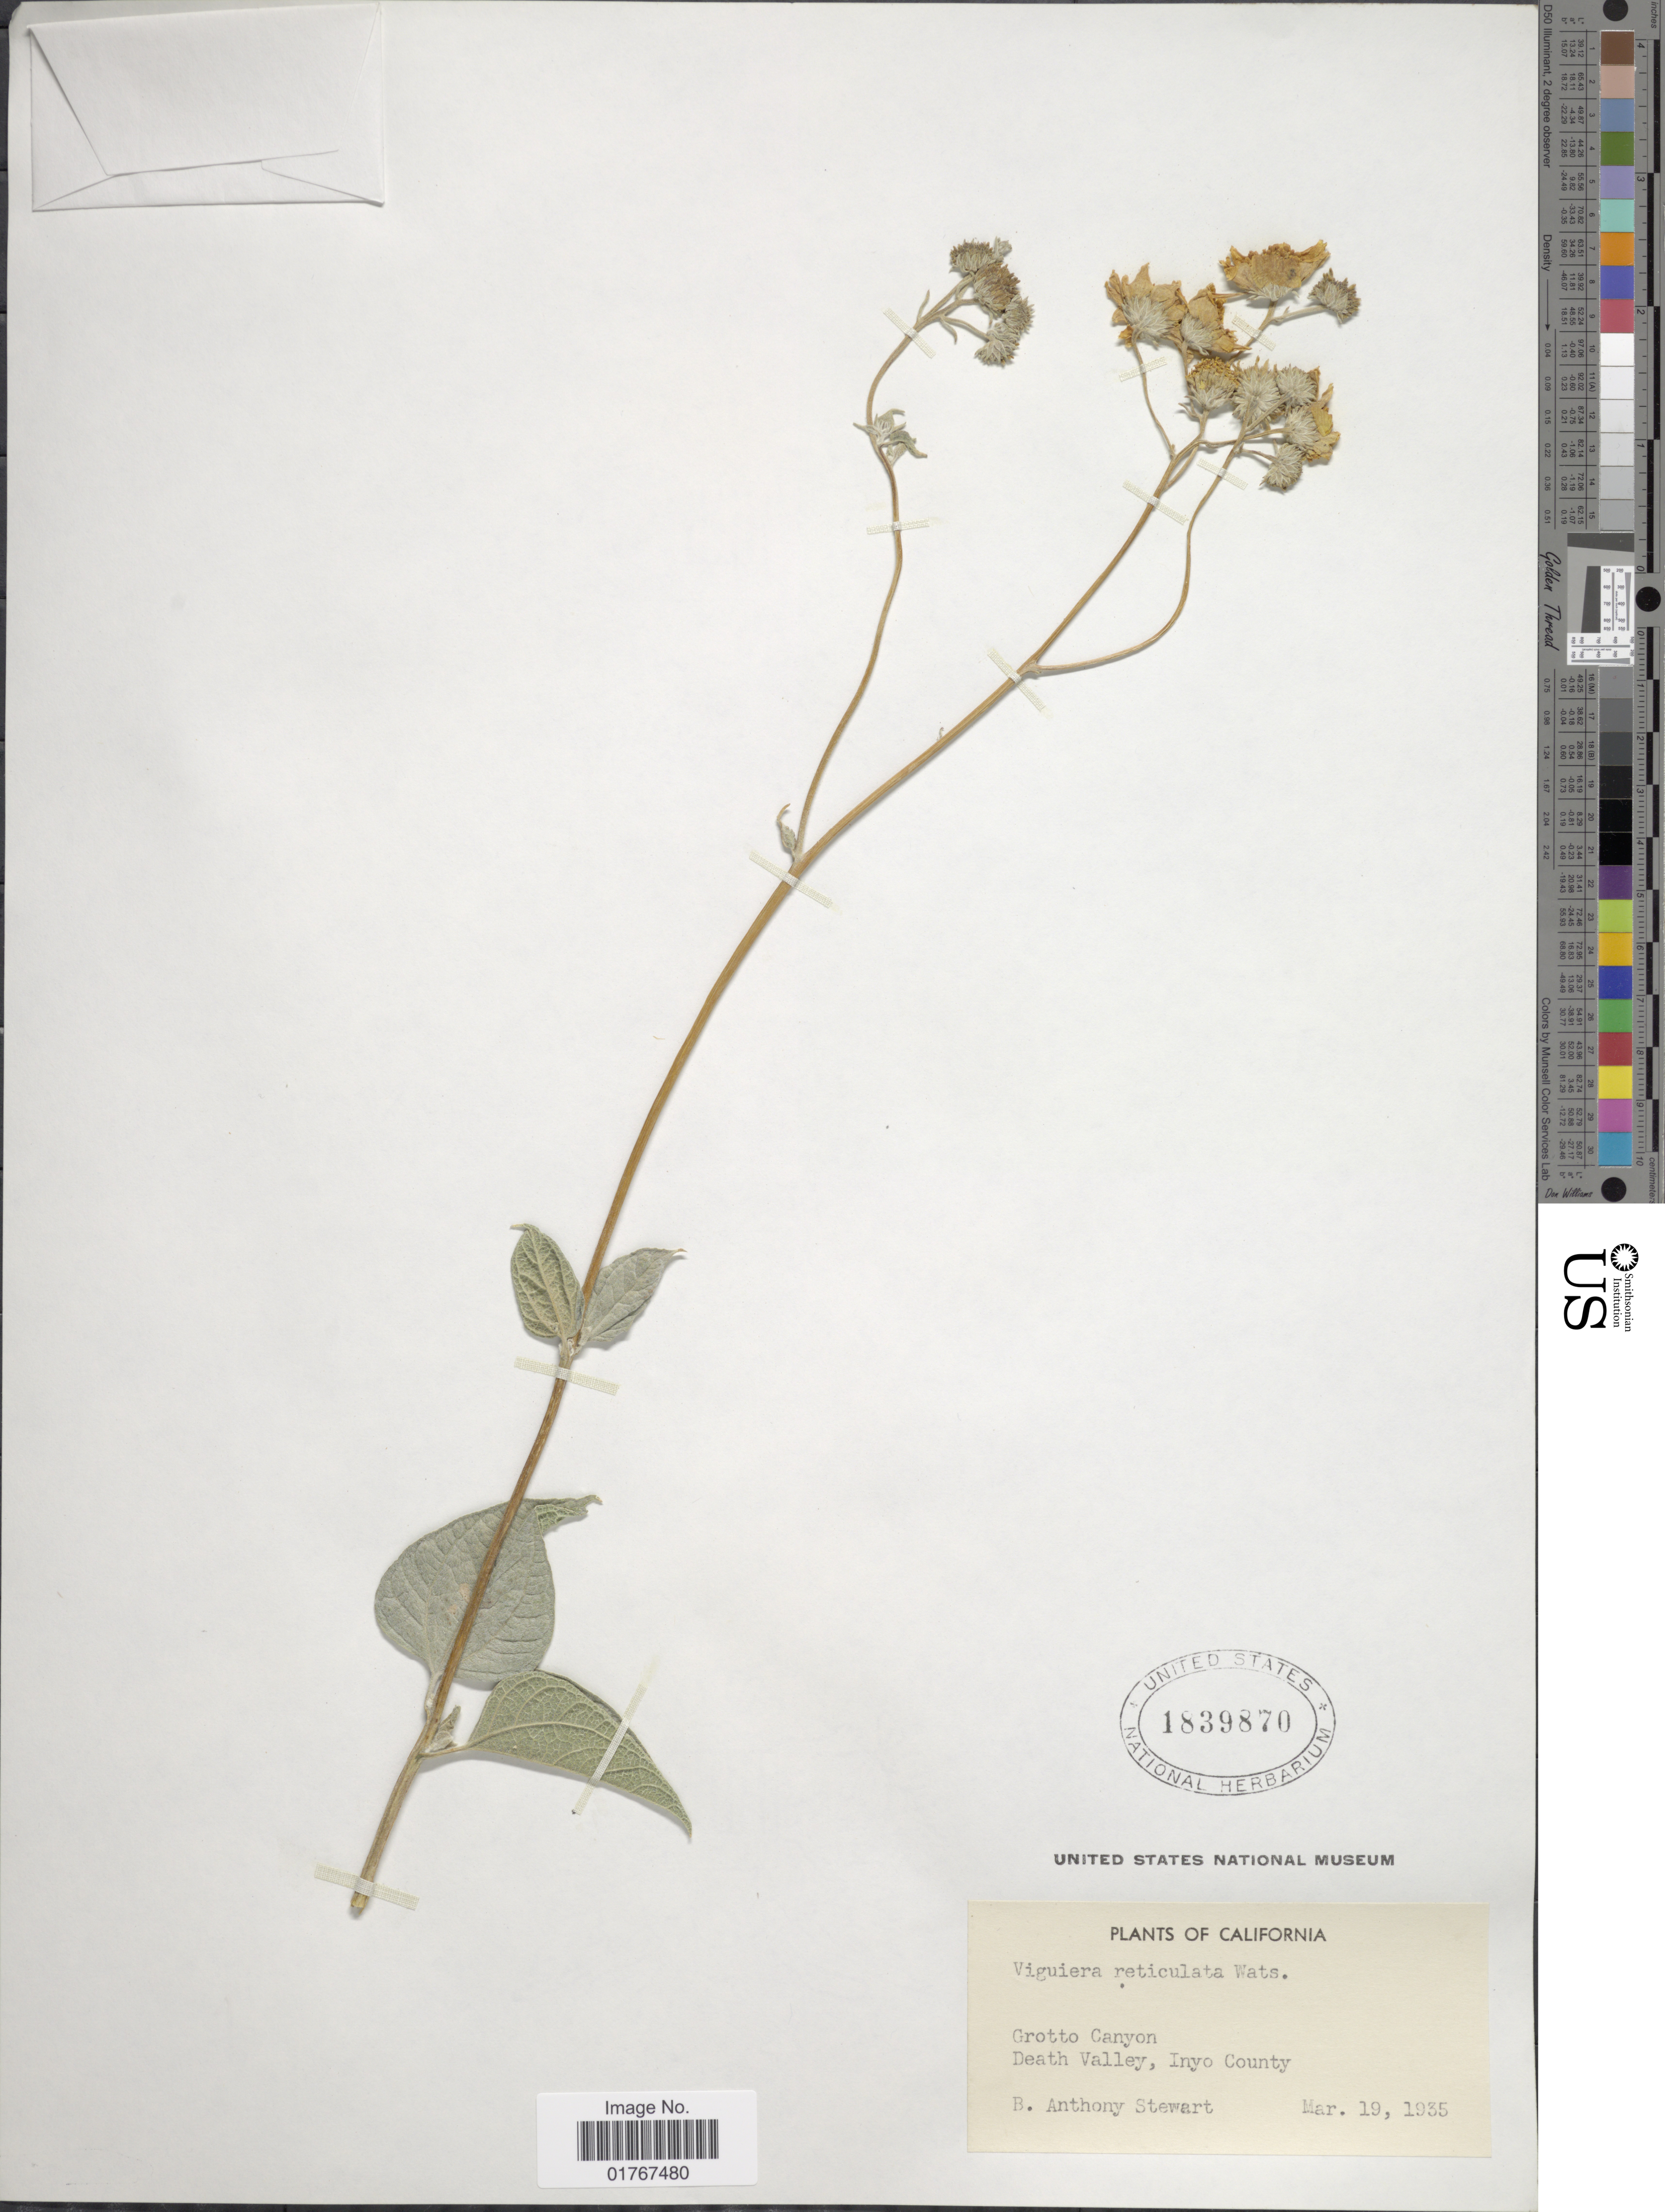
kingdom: Plantae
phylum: Tracheophyta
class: Magnoliopsida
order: Asterales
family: Asteraceae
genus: Viguiera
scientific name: Viguiera reticulata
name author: S. Watson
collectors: B. Stewart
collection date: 1935-03-19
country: United States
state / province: California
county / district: Inyo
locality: Grotto Canyon, Death Valley, Inyo County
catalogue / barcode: US 1839870